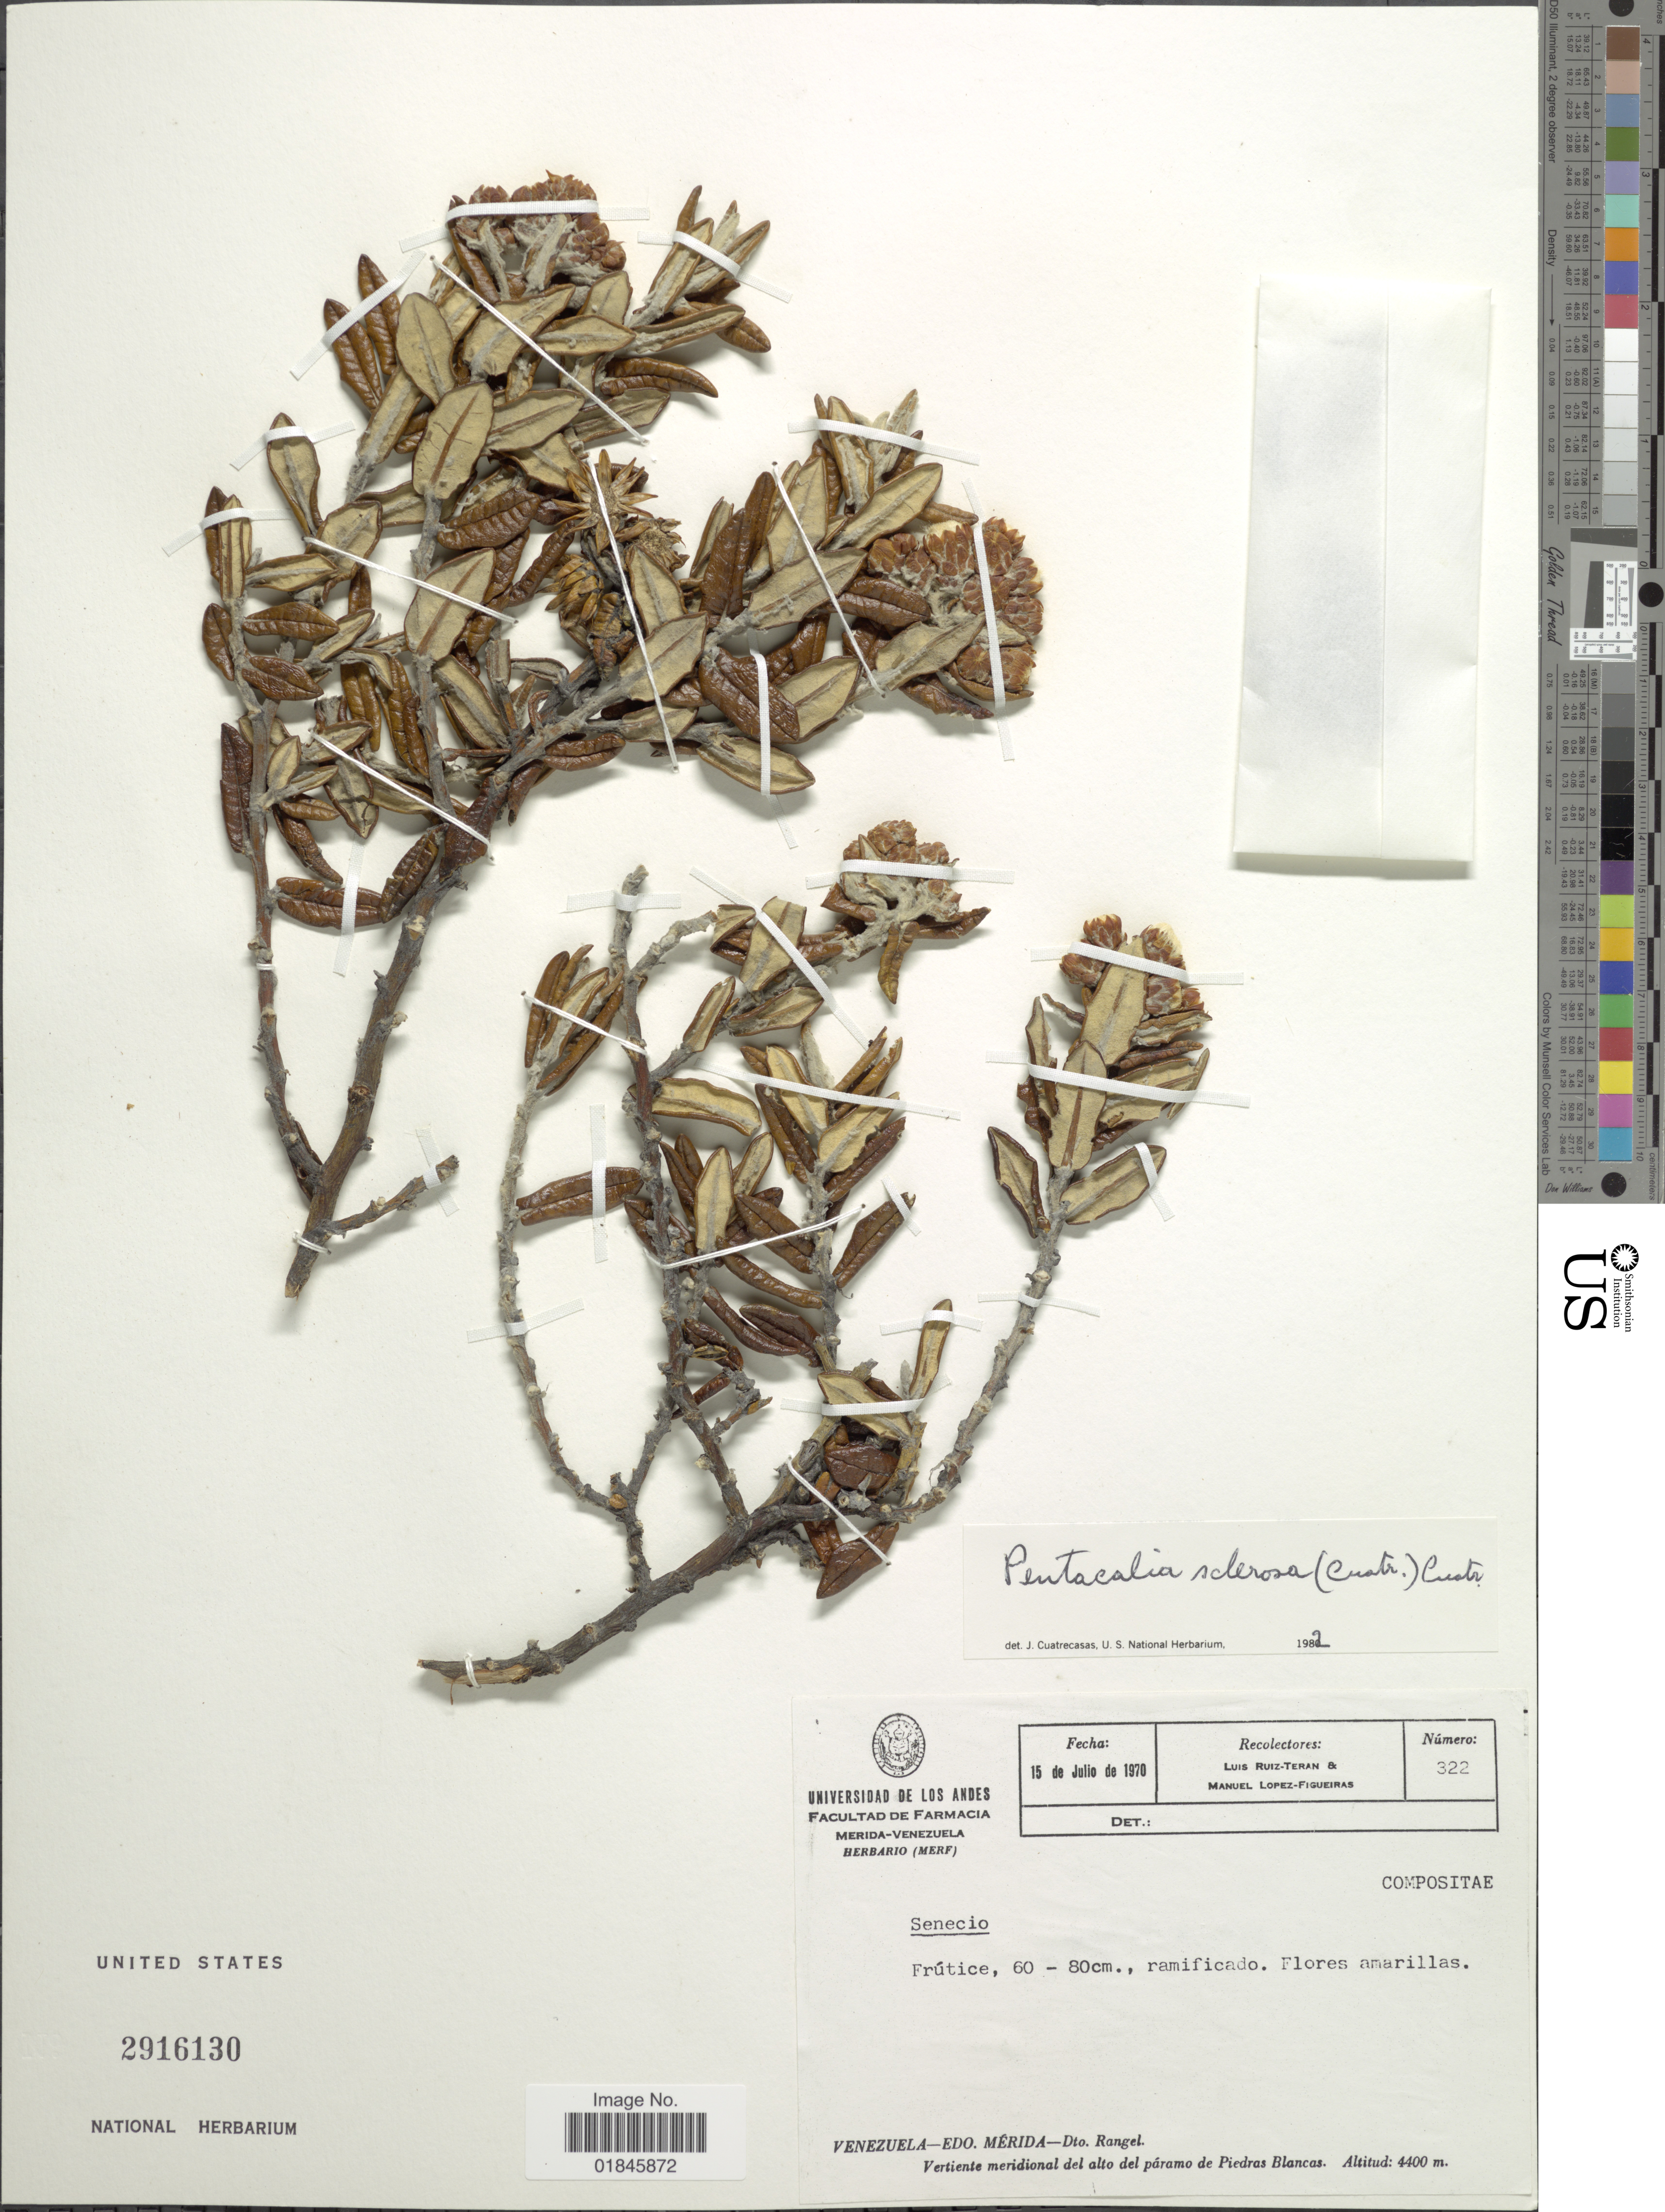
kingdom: Plantae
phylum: Tracheophyta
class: Magnoliopsida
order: Asterales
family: Asteraceae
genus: Pentacalia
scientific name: Pentacalia sclerosa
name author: (Cuatrec.) Cuatrec.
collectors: L. Teran & M. López Figueiras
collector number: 322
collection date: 1970-07-15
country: Venezuela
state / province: Mérida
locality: Venezuela - Edo. Mérida - Dto. Rangel. Vertiente meridional del alto del páramo de Piedras Blancas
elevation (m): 4400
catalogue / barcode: US 2916130